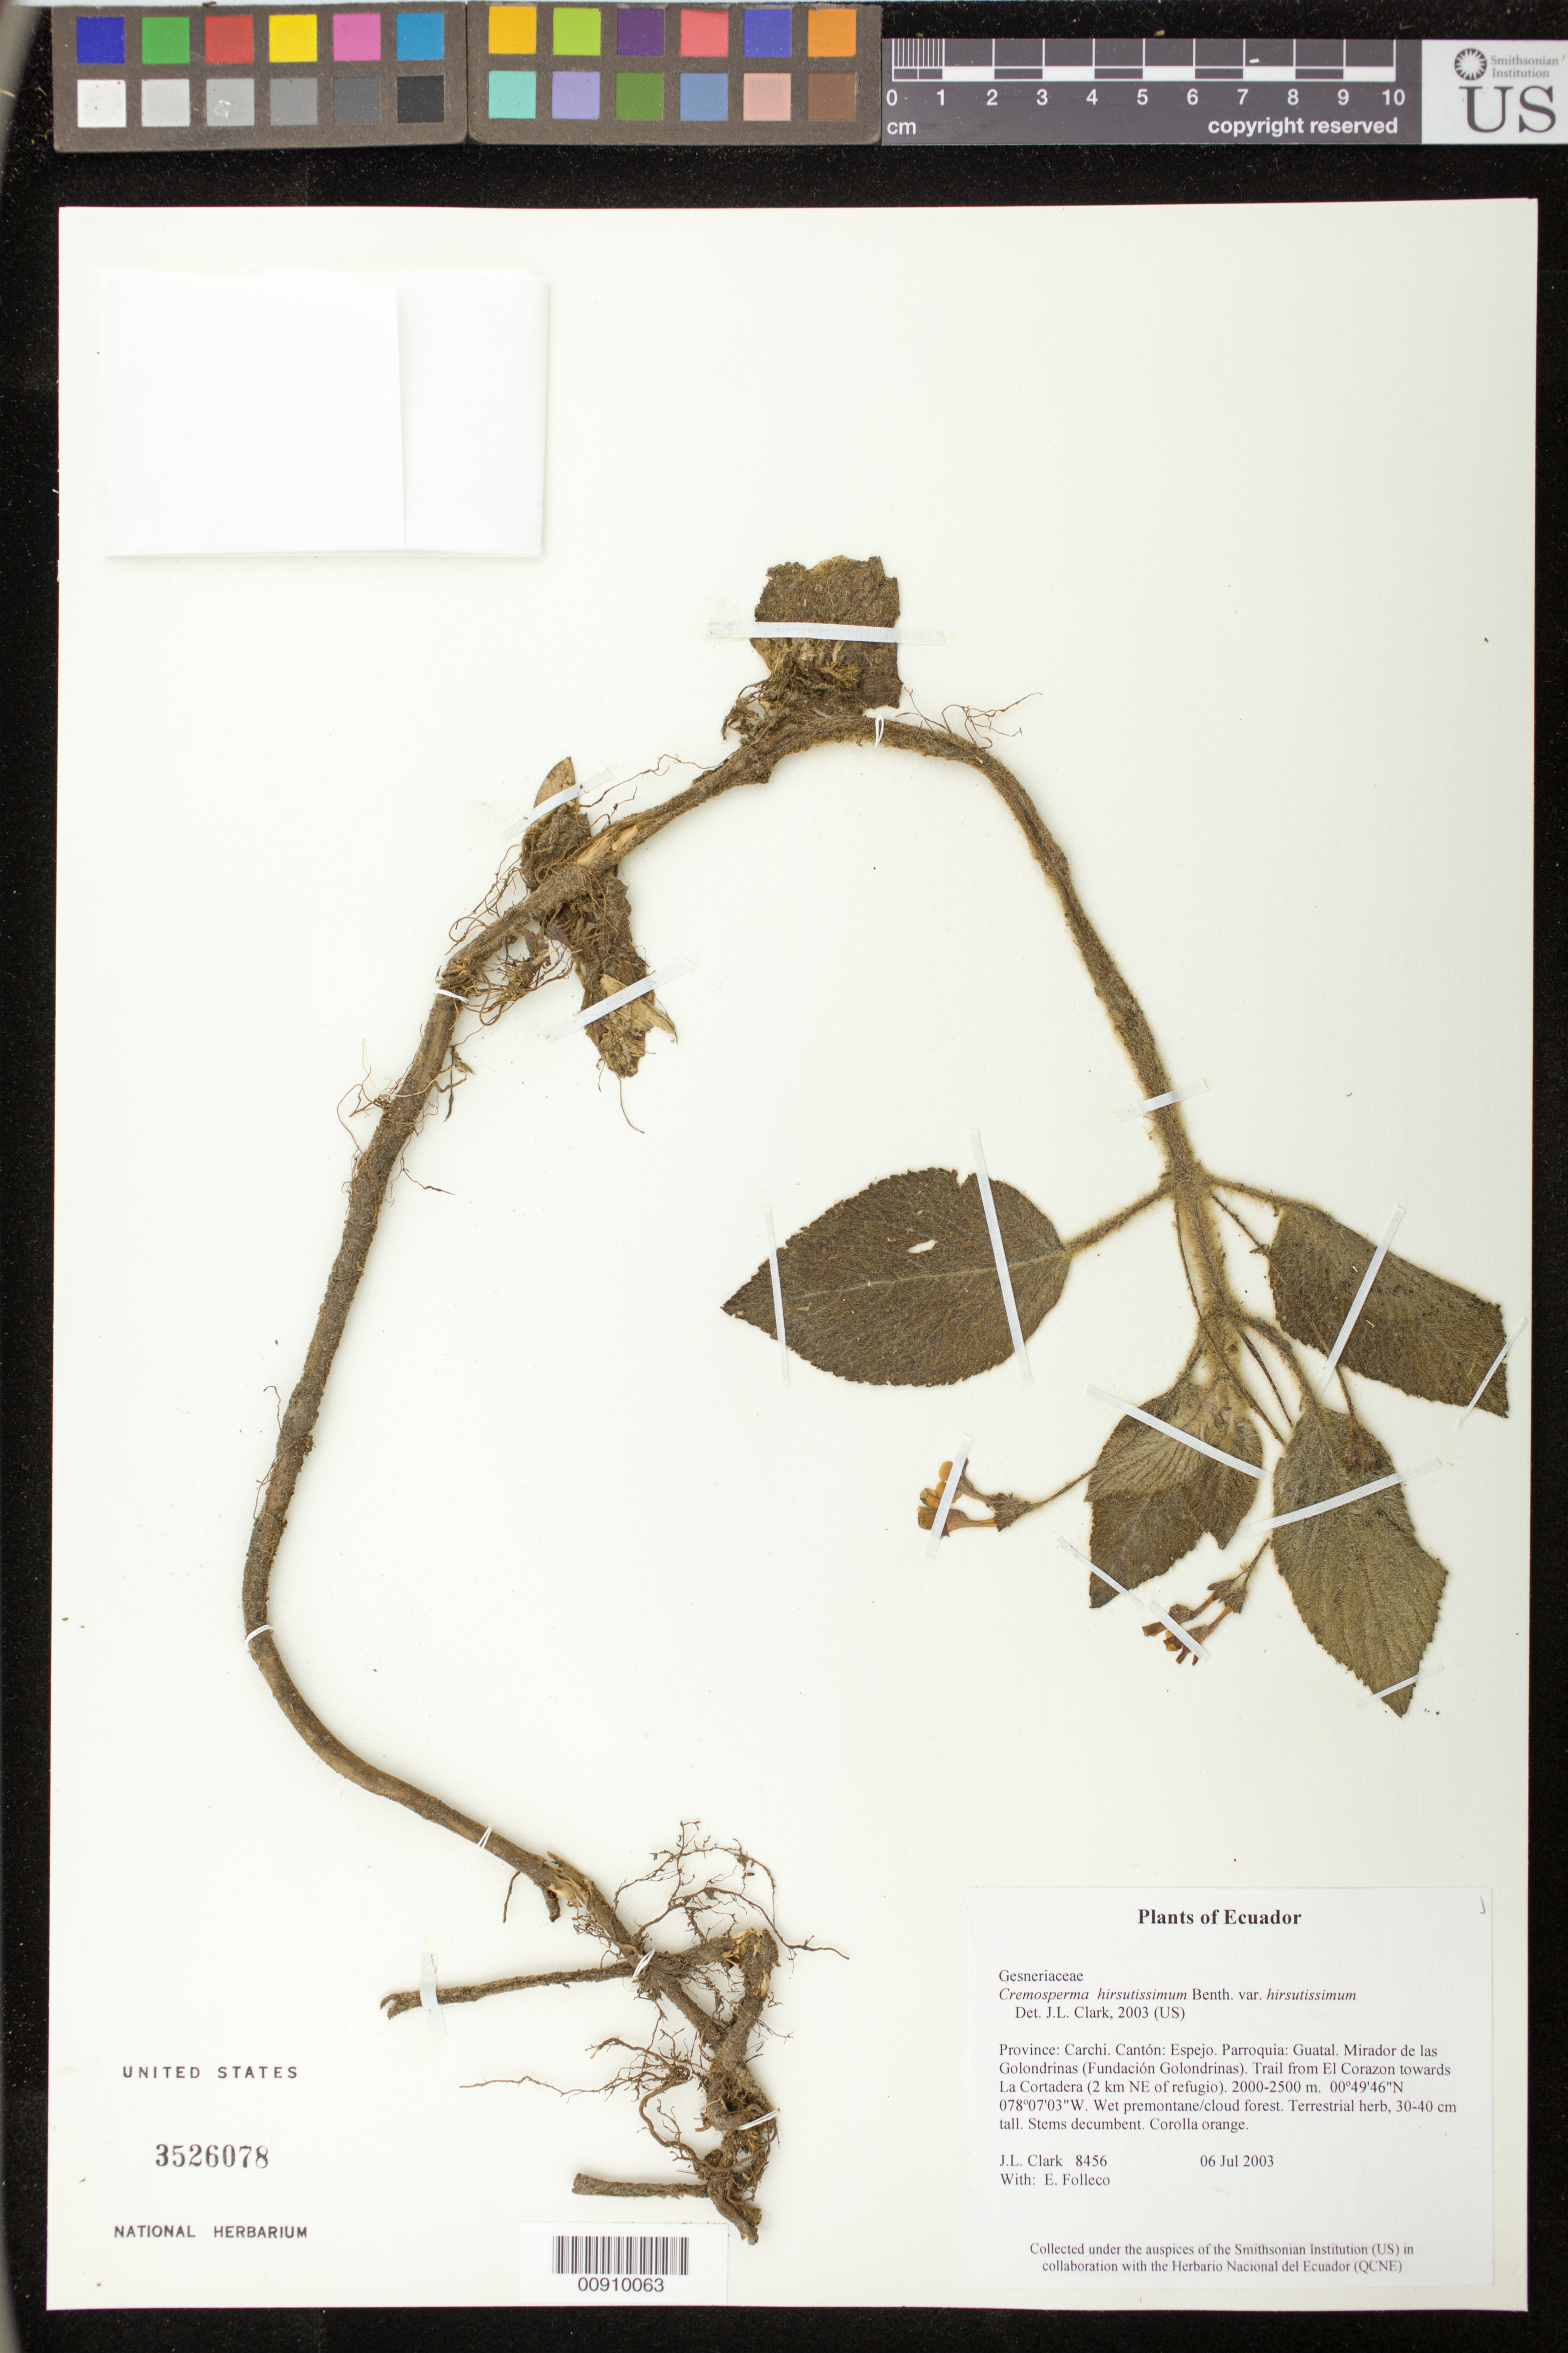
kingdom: Plantae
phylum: Tracheophyta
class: Magnoliopsida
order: Lamiales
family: Gesneriaceae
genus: Cremosperma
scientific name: Cremosperma hirsutissimum var. hirsutissimum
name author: Benth.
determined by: Clark, J. L., (SEL), The Marie Selby Botanical Garden (UNITED STATES)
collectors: J. L. Clark & E. Folleco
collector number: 8456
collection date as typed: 06 Jul 2003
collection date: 2003-07-06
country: Ecuador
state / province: Carchi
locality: Espejo. Parroquia: Guatal. Mirador de las Golondrinas (Fundación Golondrinas). Trail from El Corazon towards La Cortadera (2 km NE of refugio).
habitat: Wet premontane/cloud forest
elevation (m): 2000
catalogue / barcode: US 3526078